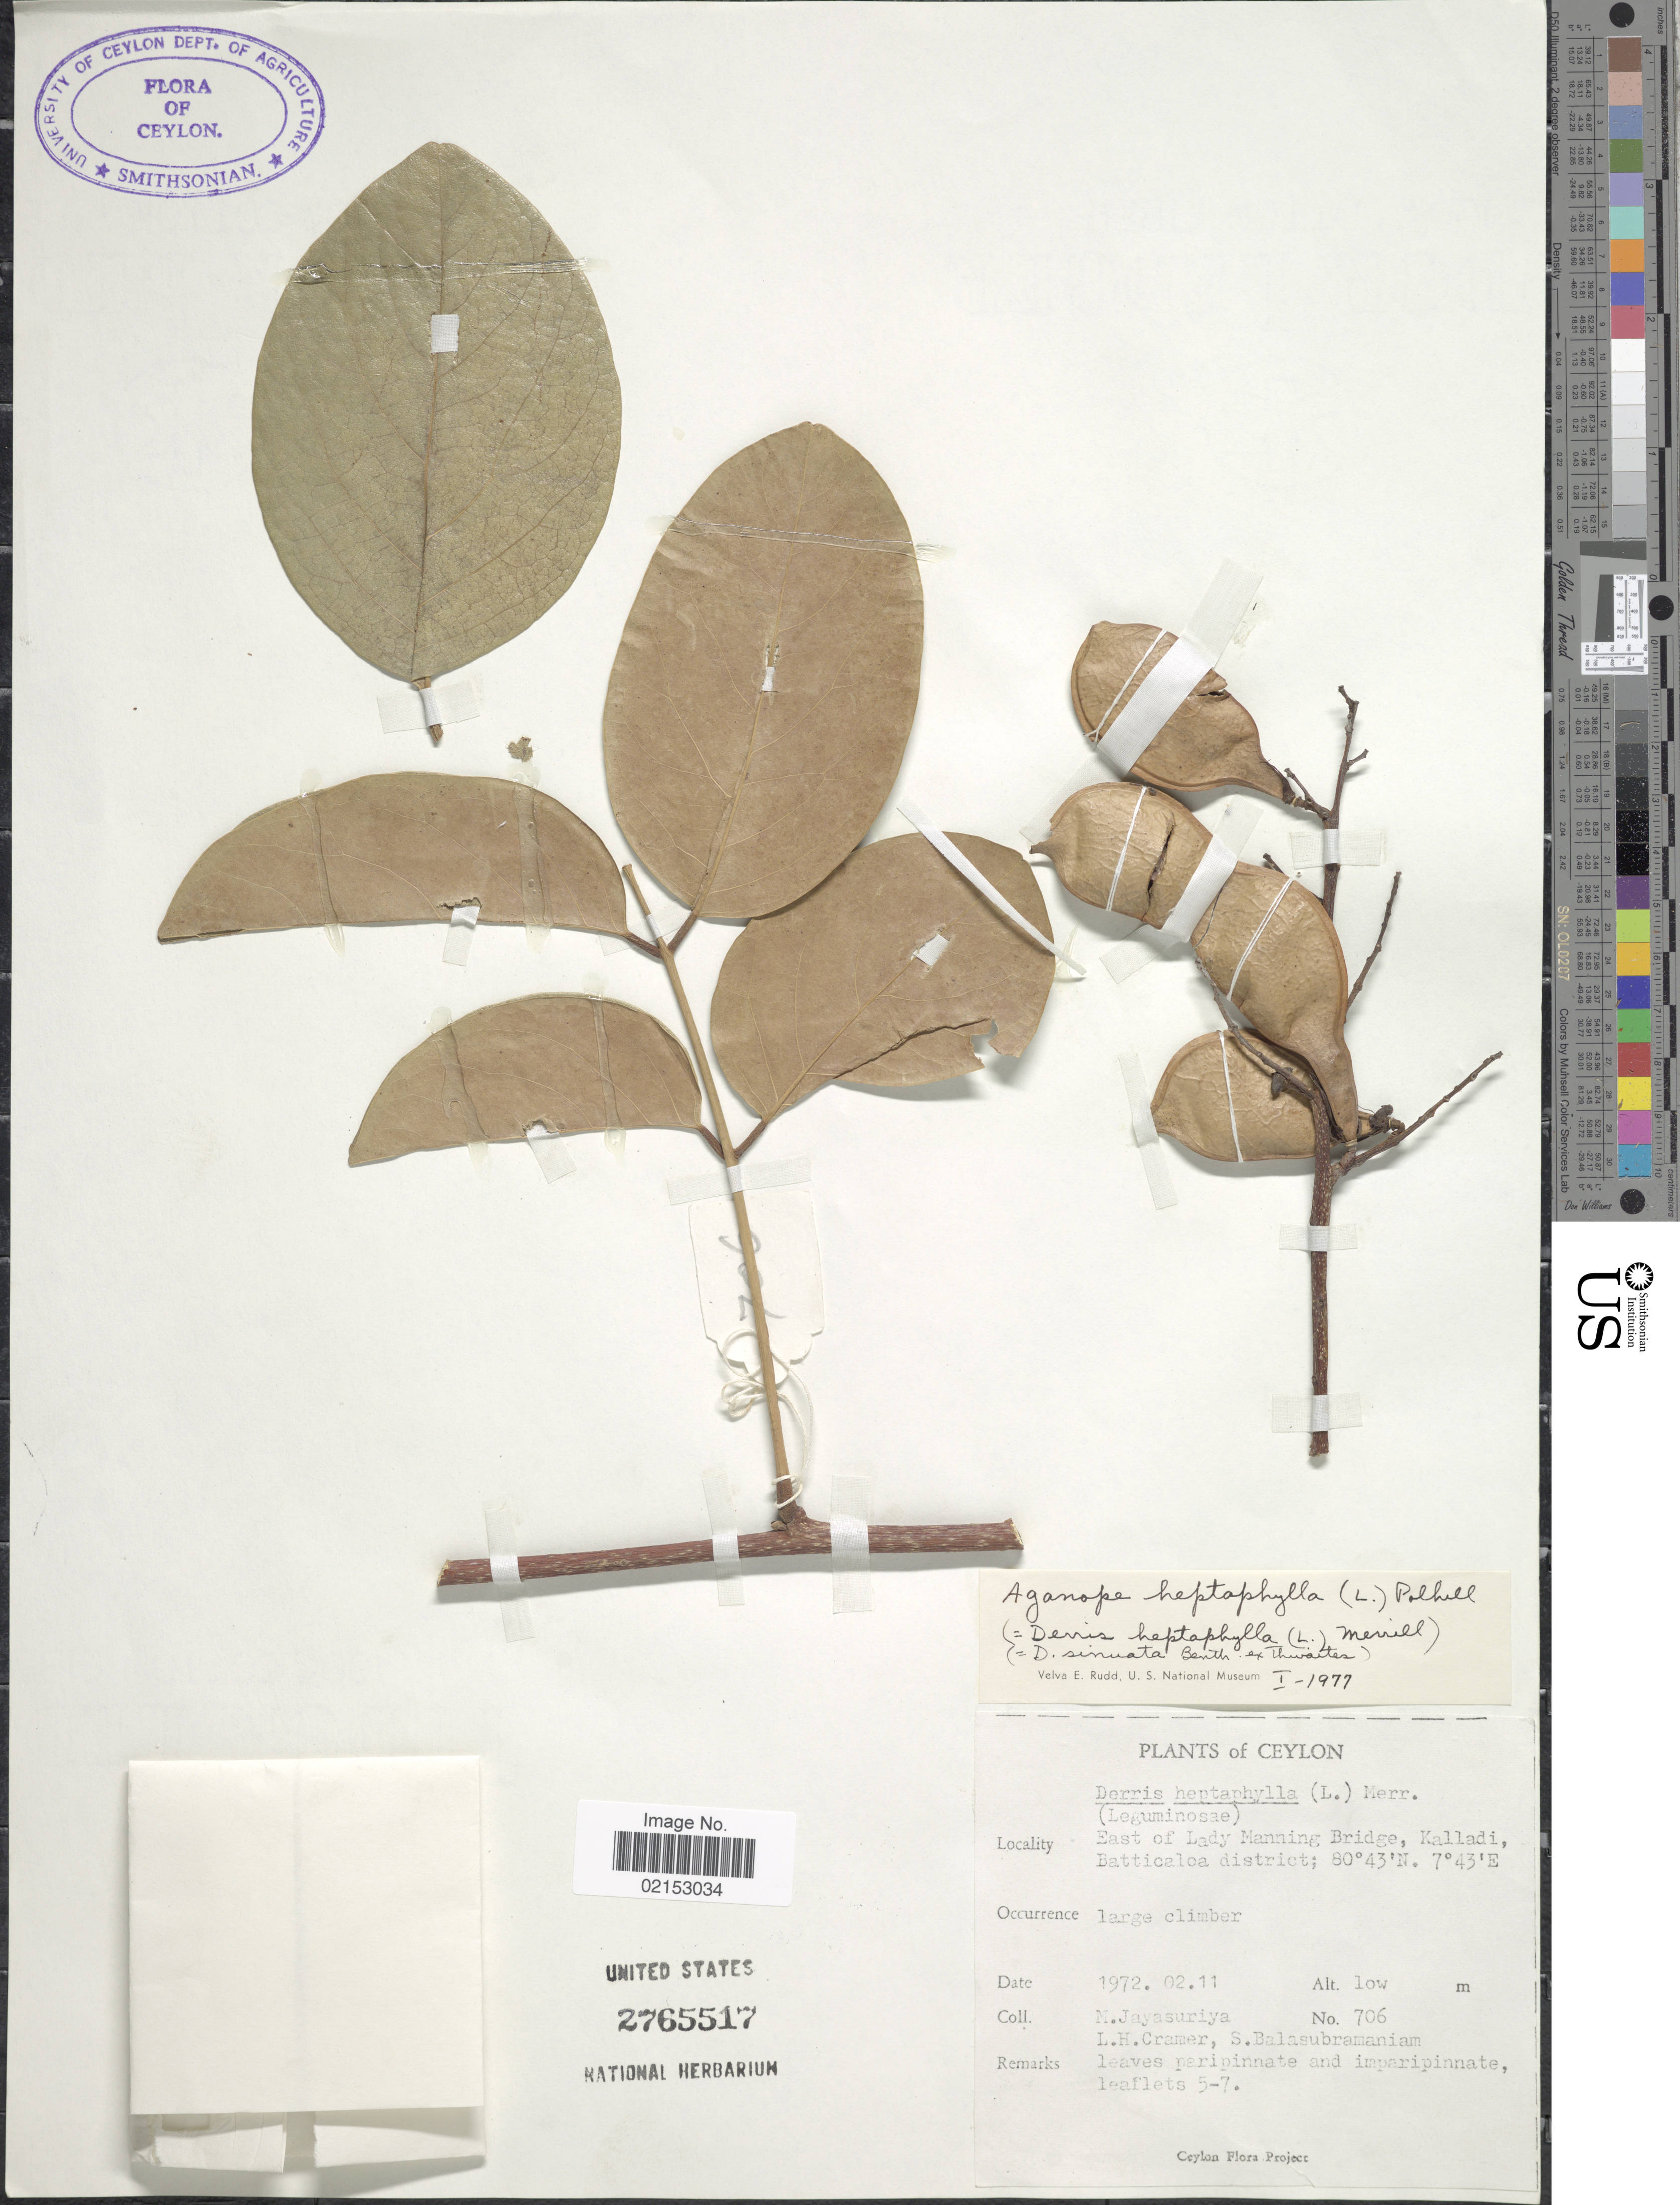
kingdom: Plantae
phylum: Tracheophyta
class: Magnoliopsida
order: Fabales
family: Fabaceae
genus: Aganope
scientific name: Aganope heptaphylla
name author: (L.) Polhill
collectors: M. Jayasuriya, L. H. Cramer & S. Balasubramaniam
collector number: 706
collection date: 1972-02-11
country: Sri Lanka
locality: Ceylon, East of Lady Manning Bridge, Kalladi, Batticalca district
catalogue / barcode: US 2765517